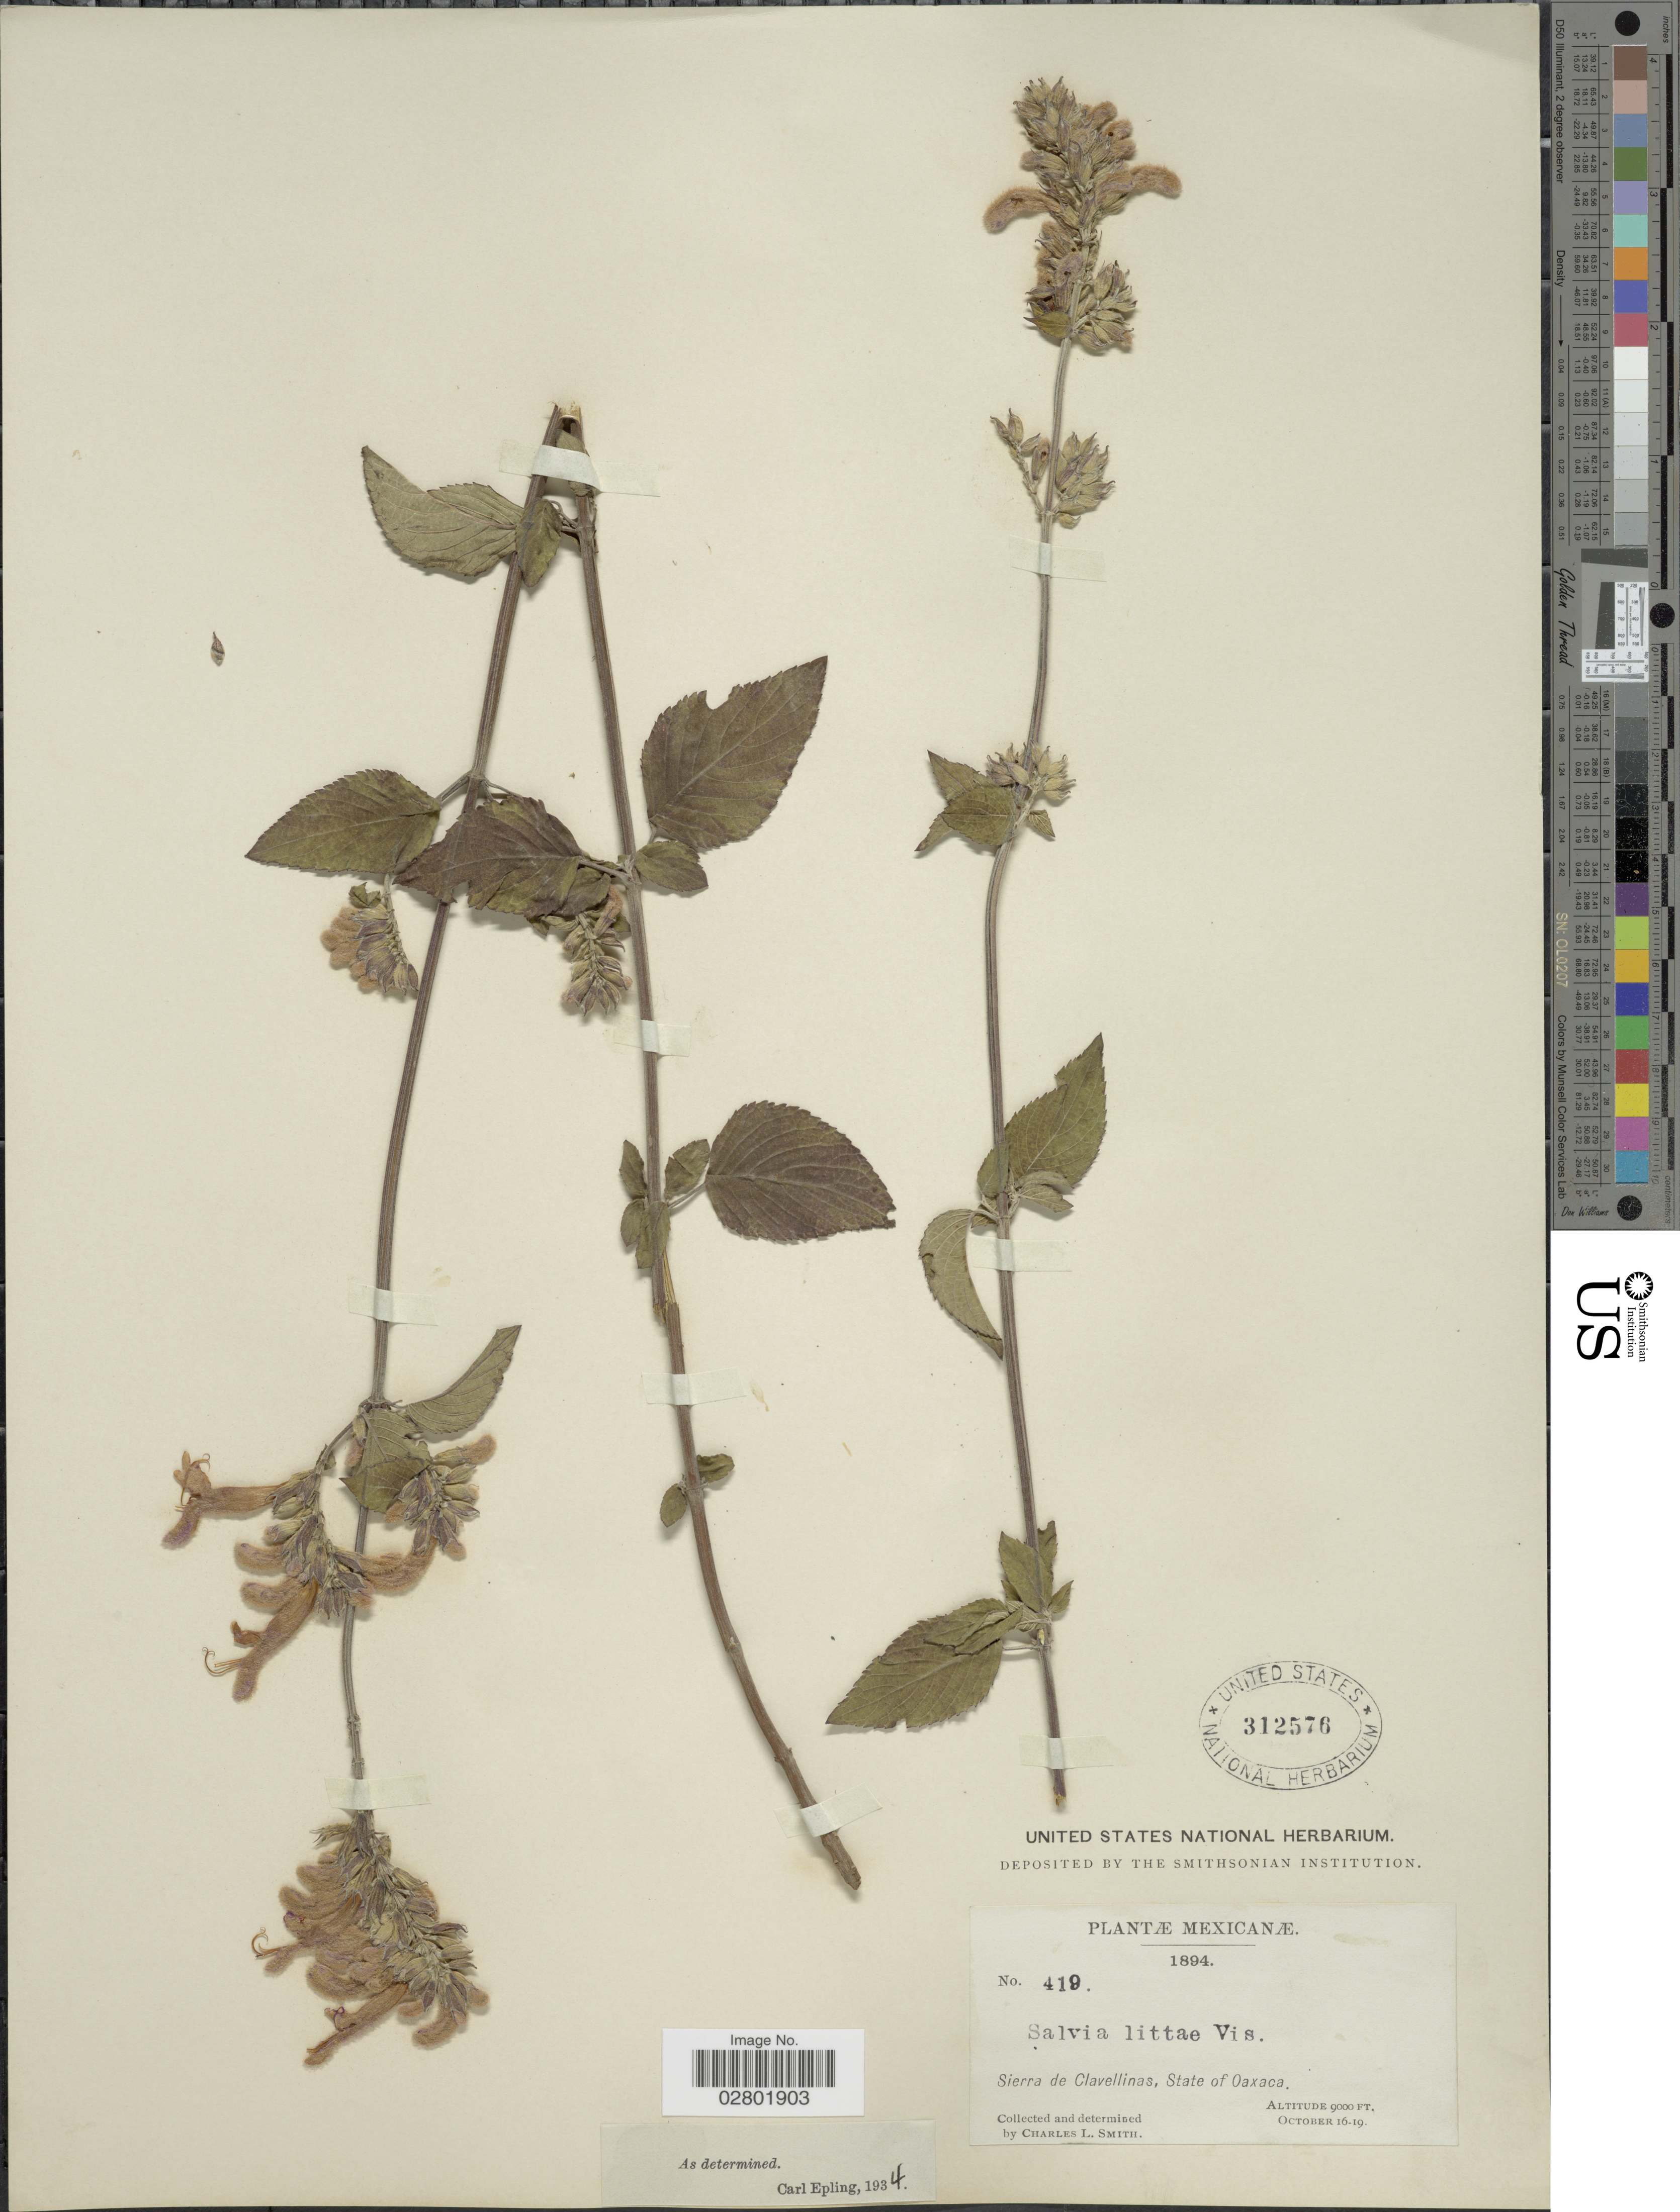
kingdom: Plantae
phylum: Tracheophyta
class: Magnoliopsida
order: Lamiales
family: Lamiaceae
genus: Salvia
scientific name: Salvia littae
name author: Vis.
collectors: C. L. Smith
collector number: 419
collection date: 1894-10-16/1894-10-19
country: Mexico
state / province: Oaxaca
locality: Sierra de Clavellinas.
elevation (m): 2743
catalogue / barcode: US 312576